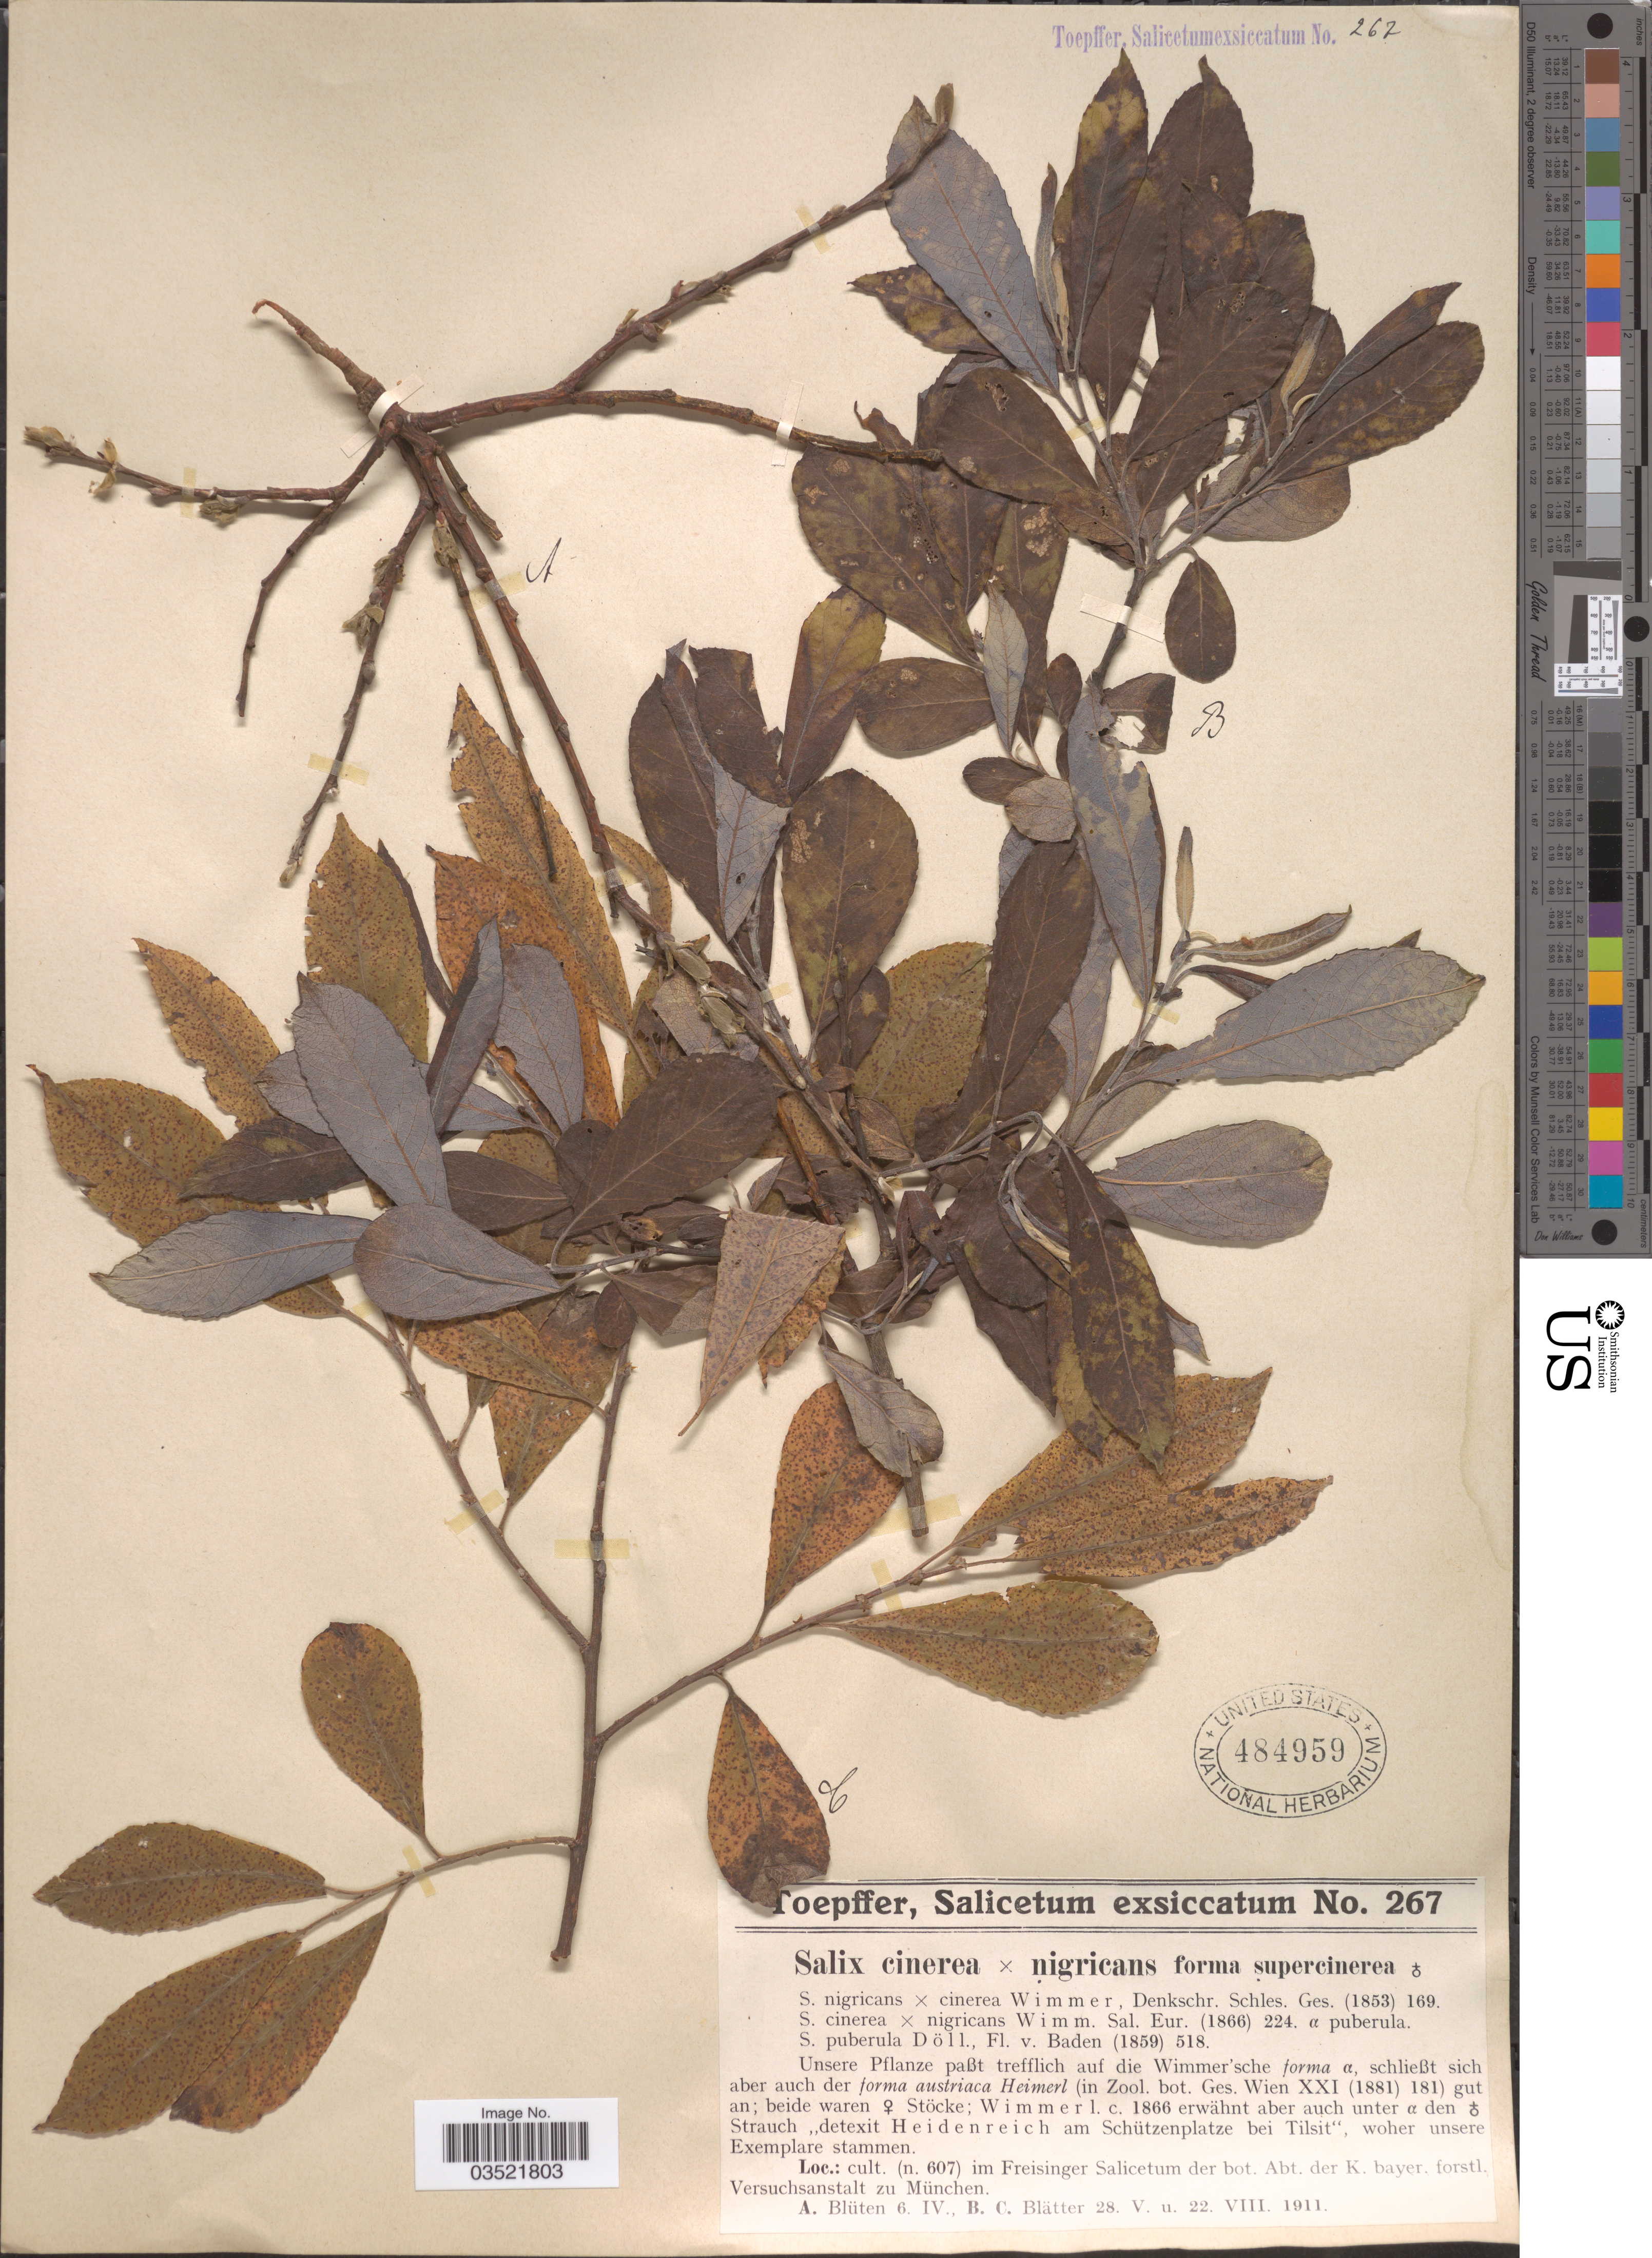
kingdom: Plantae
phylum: Tracheophyta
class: Magnoliopsida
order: Malpighiales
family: Salicaceae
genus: Salix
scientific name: Salix cinerea x S. nigricans f. supercinerea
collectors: A. Toepffer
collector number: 267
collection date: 1911-04-06/1911-08-22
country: Germany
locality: Cult. (n. 607) im Freisinger Salicetum der bot. Abt. der K. bayer. forstl. Versuchsanstalt zu München.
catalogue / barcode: US 484959